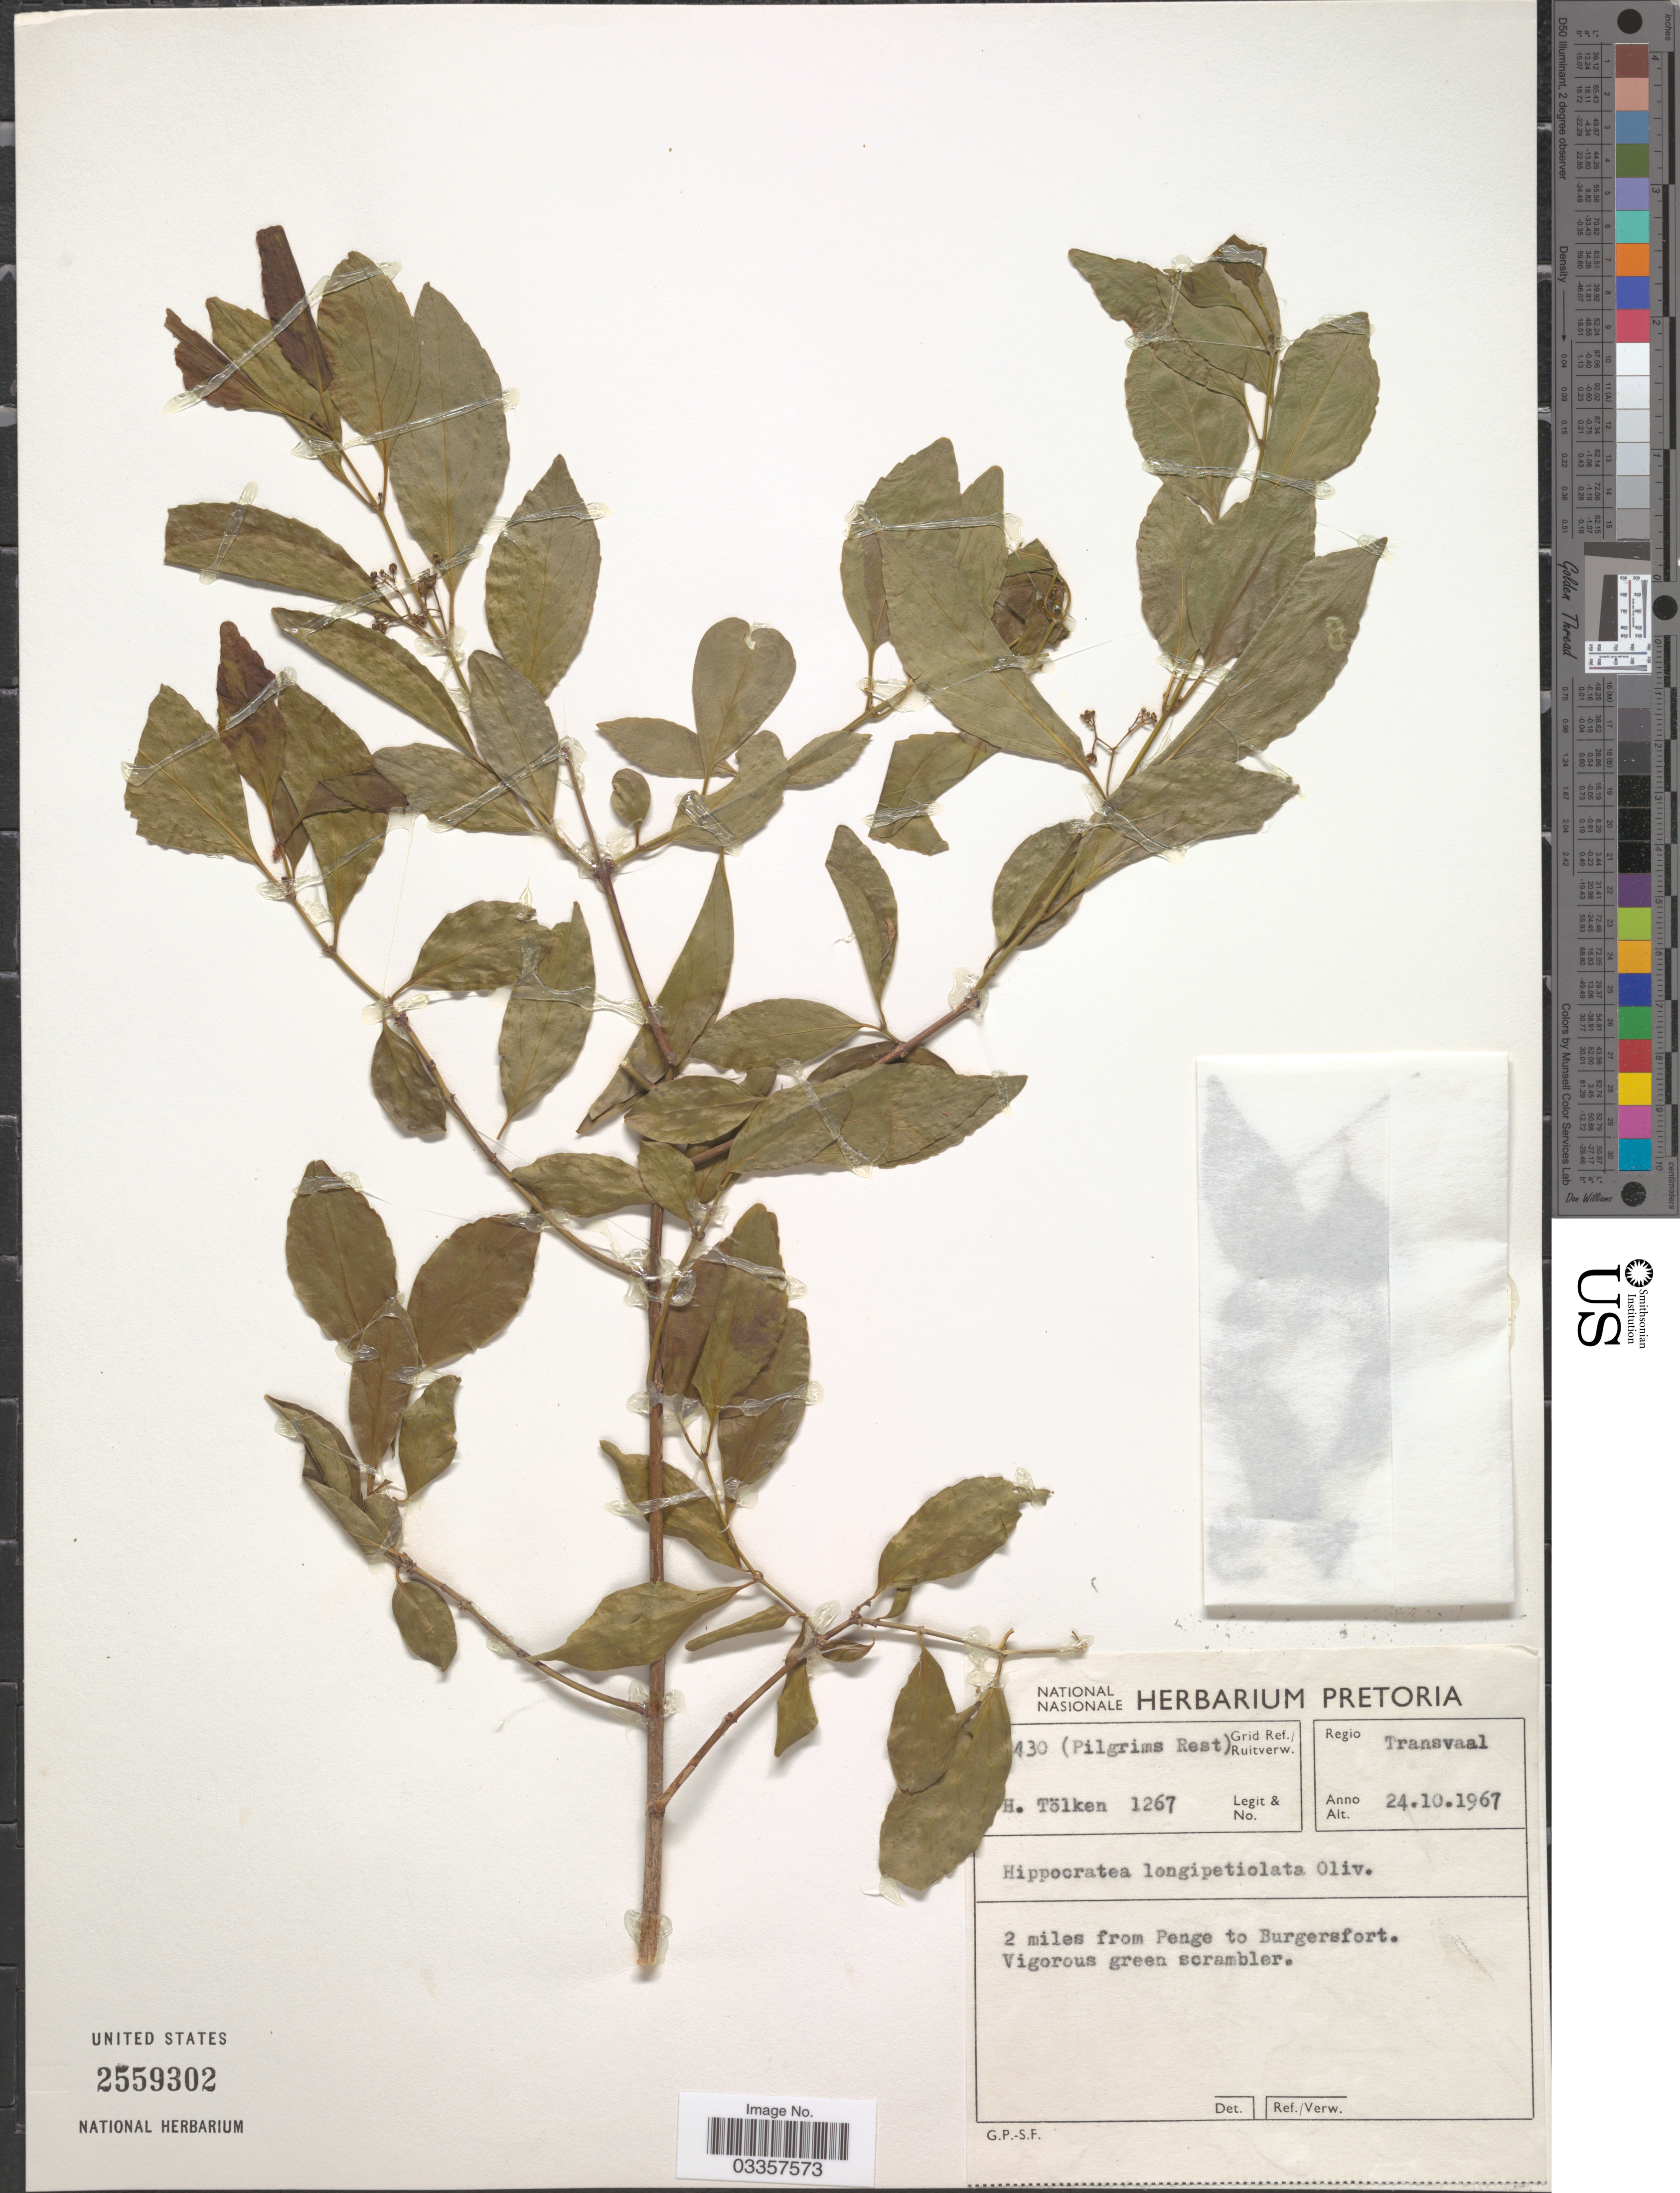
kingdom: Plantae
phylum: Tracheophyta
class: Magnoliopsida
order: Celastrales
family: Celastraceae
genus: Hippocratea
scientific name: Hippocratea longipetiolata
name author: Oliv.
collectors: H. R. Tölken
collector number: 1267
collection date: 1967-10-24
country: South Africa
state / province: Mpumalanga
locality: [illegible text]430 (Pilgrims Rest) Grid Ref. Regio Transvaal, 2 miles from Penge to Burgersfort.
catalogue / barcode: US 2559302